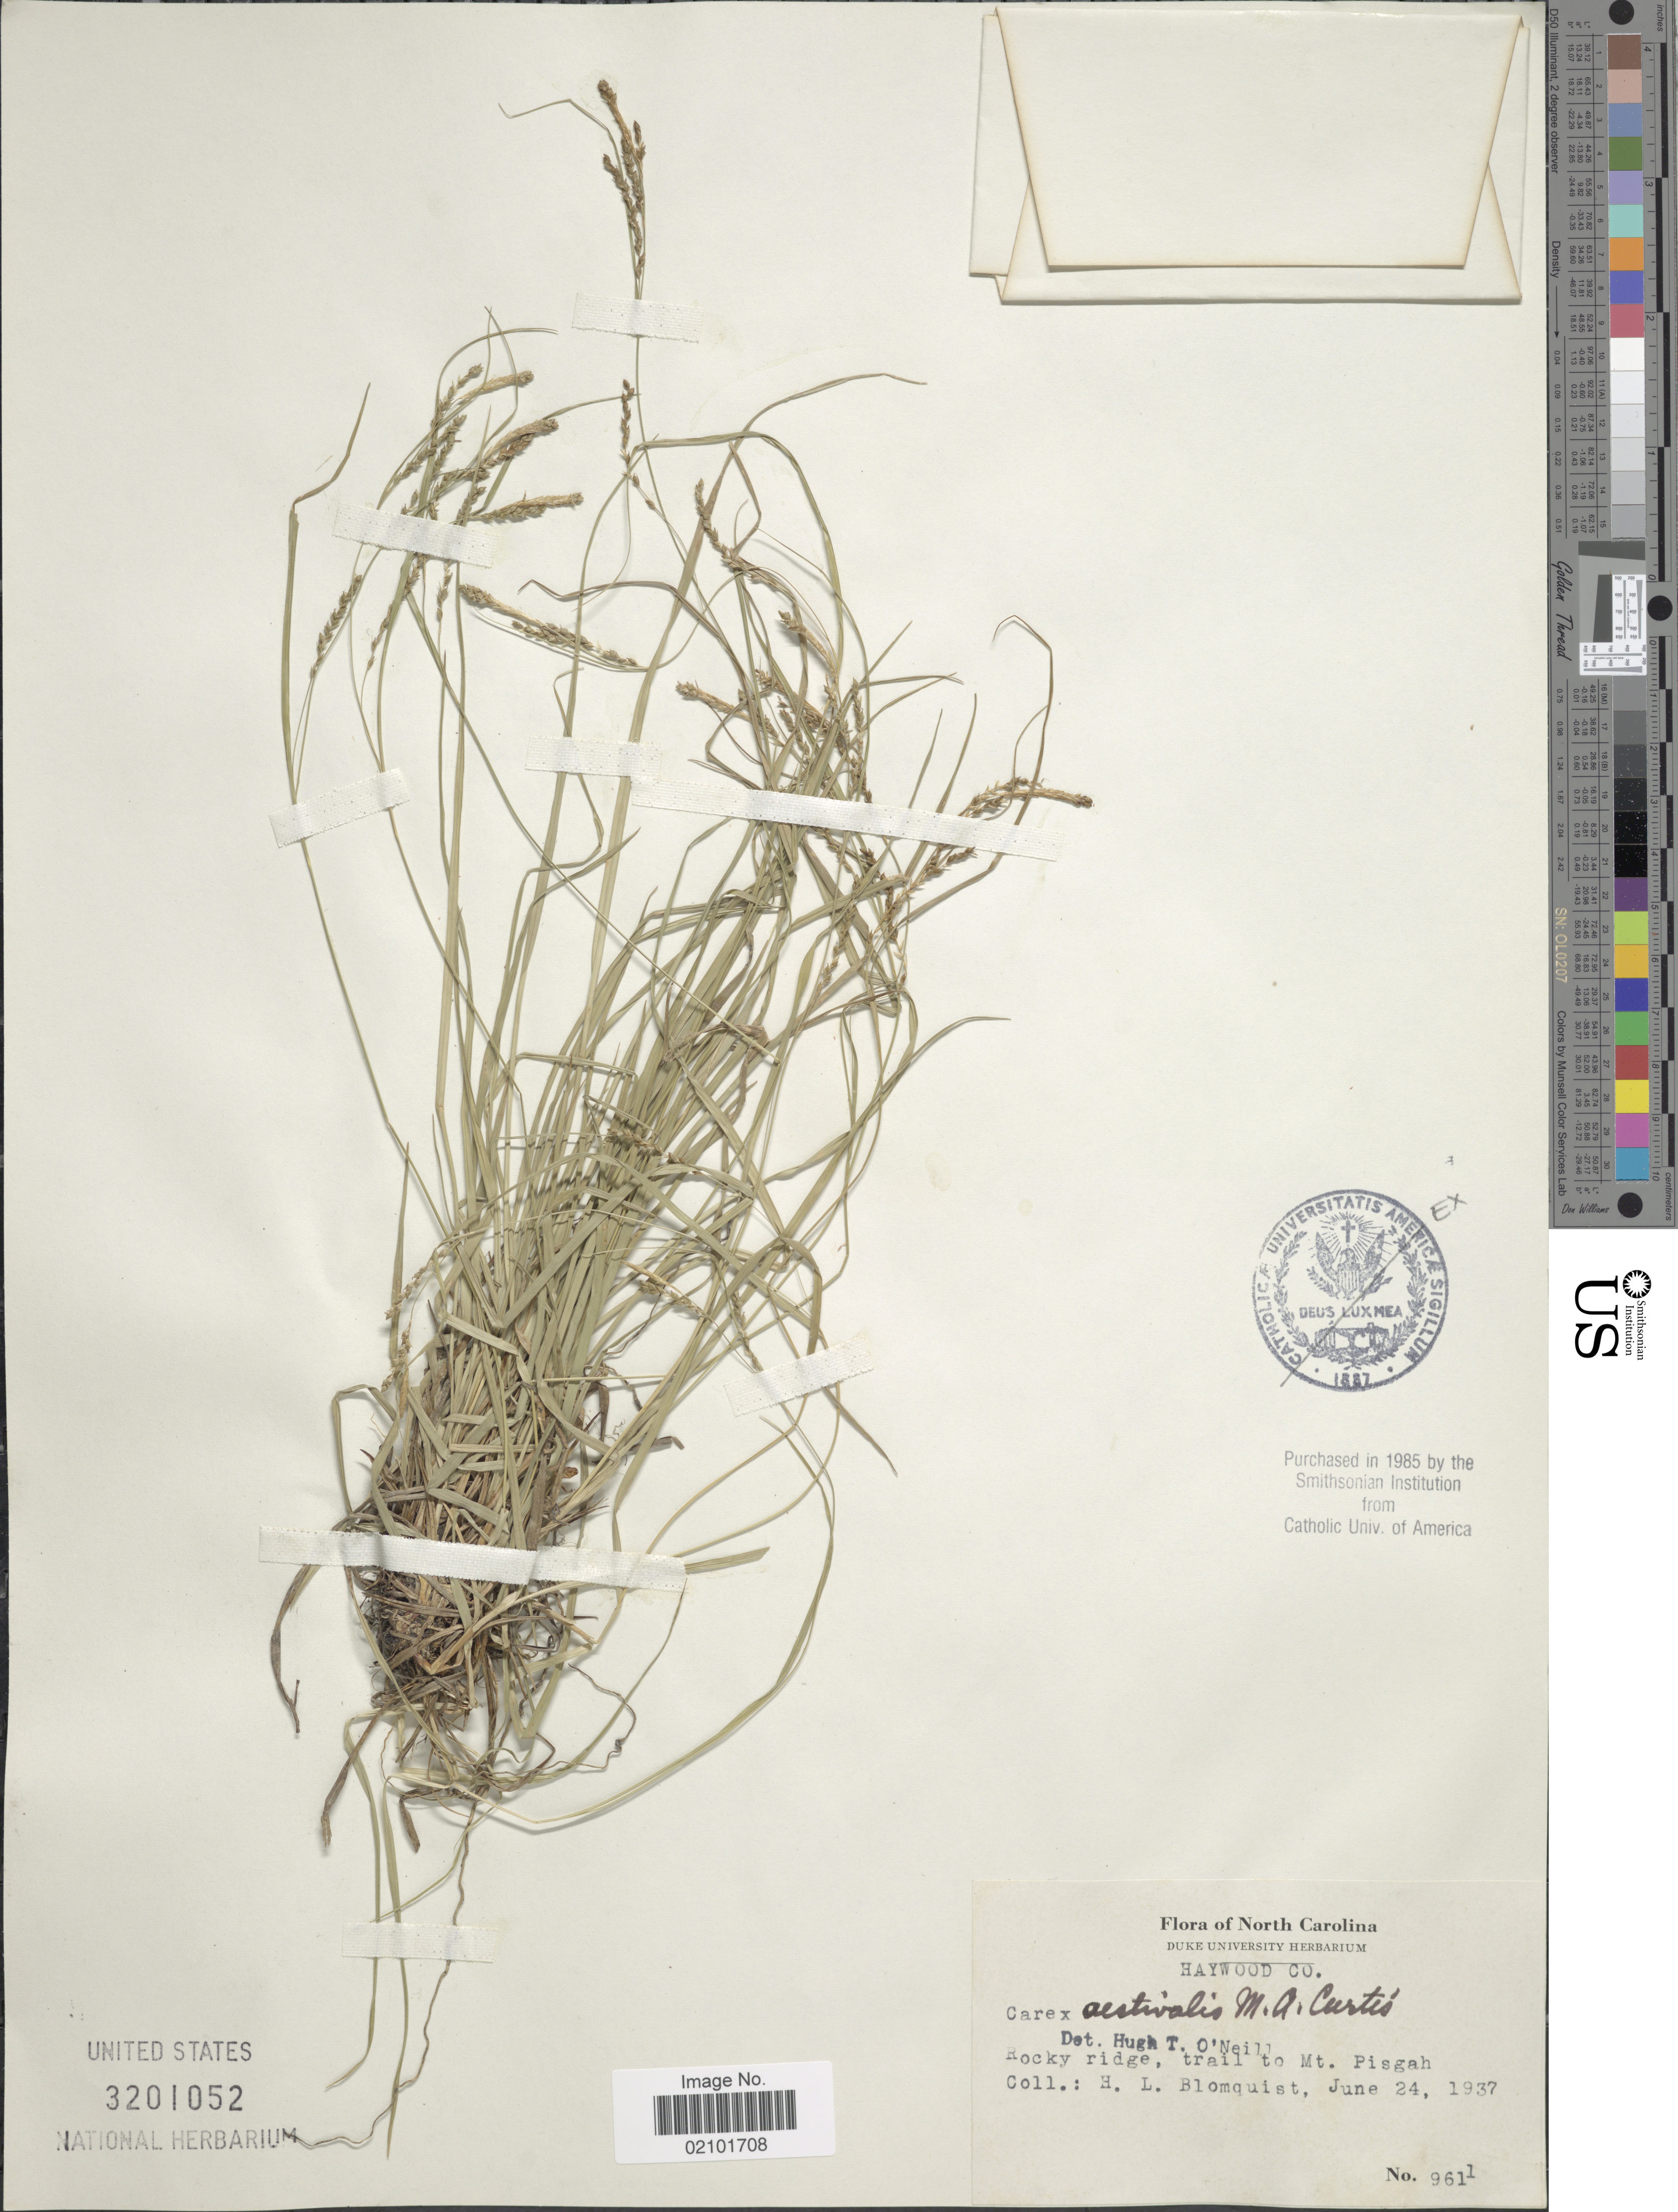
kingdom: Plantae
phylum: Tracheophyta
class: Liliopsida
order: Poales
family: Cyperaceae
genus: Carex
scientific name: Carex aestivalis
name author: M.A. Curtis ex A. Gray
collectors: H. Blomquist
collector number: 9611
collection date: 1937-06-24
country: United States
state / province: North Carolina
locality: Trail to Mt. Pisgah. Haywood Co. [unsure placement]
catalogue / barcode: US 3201052